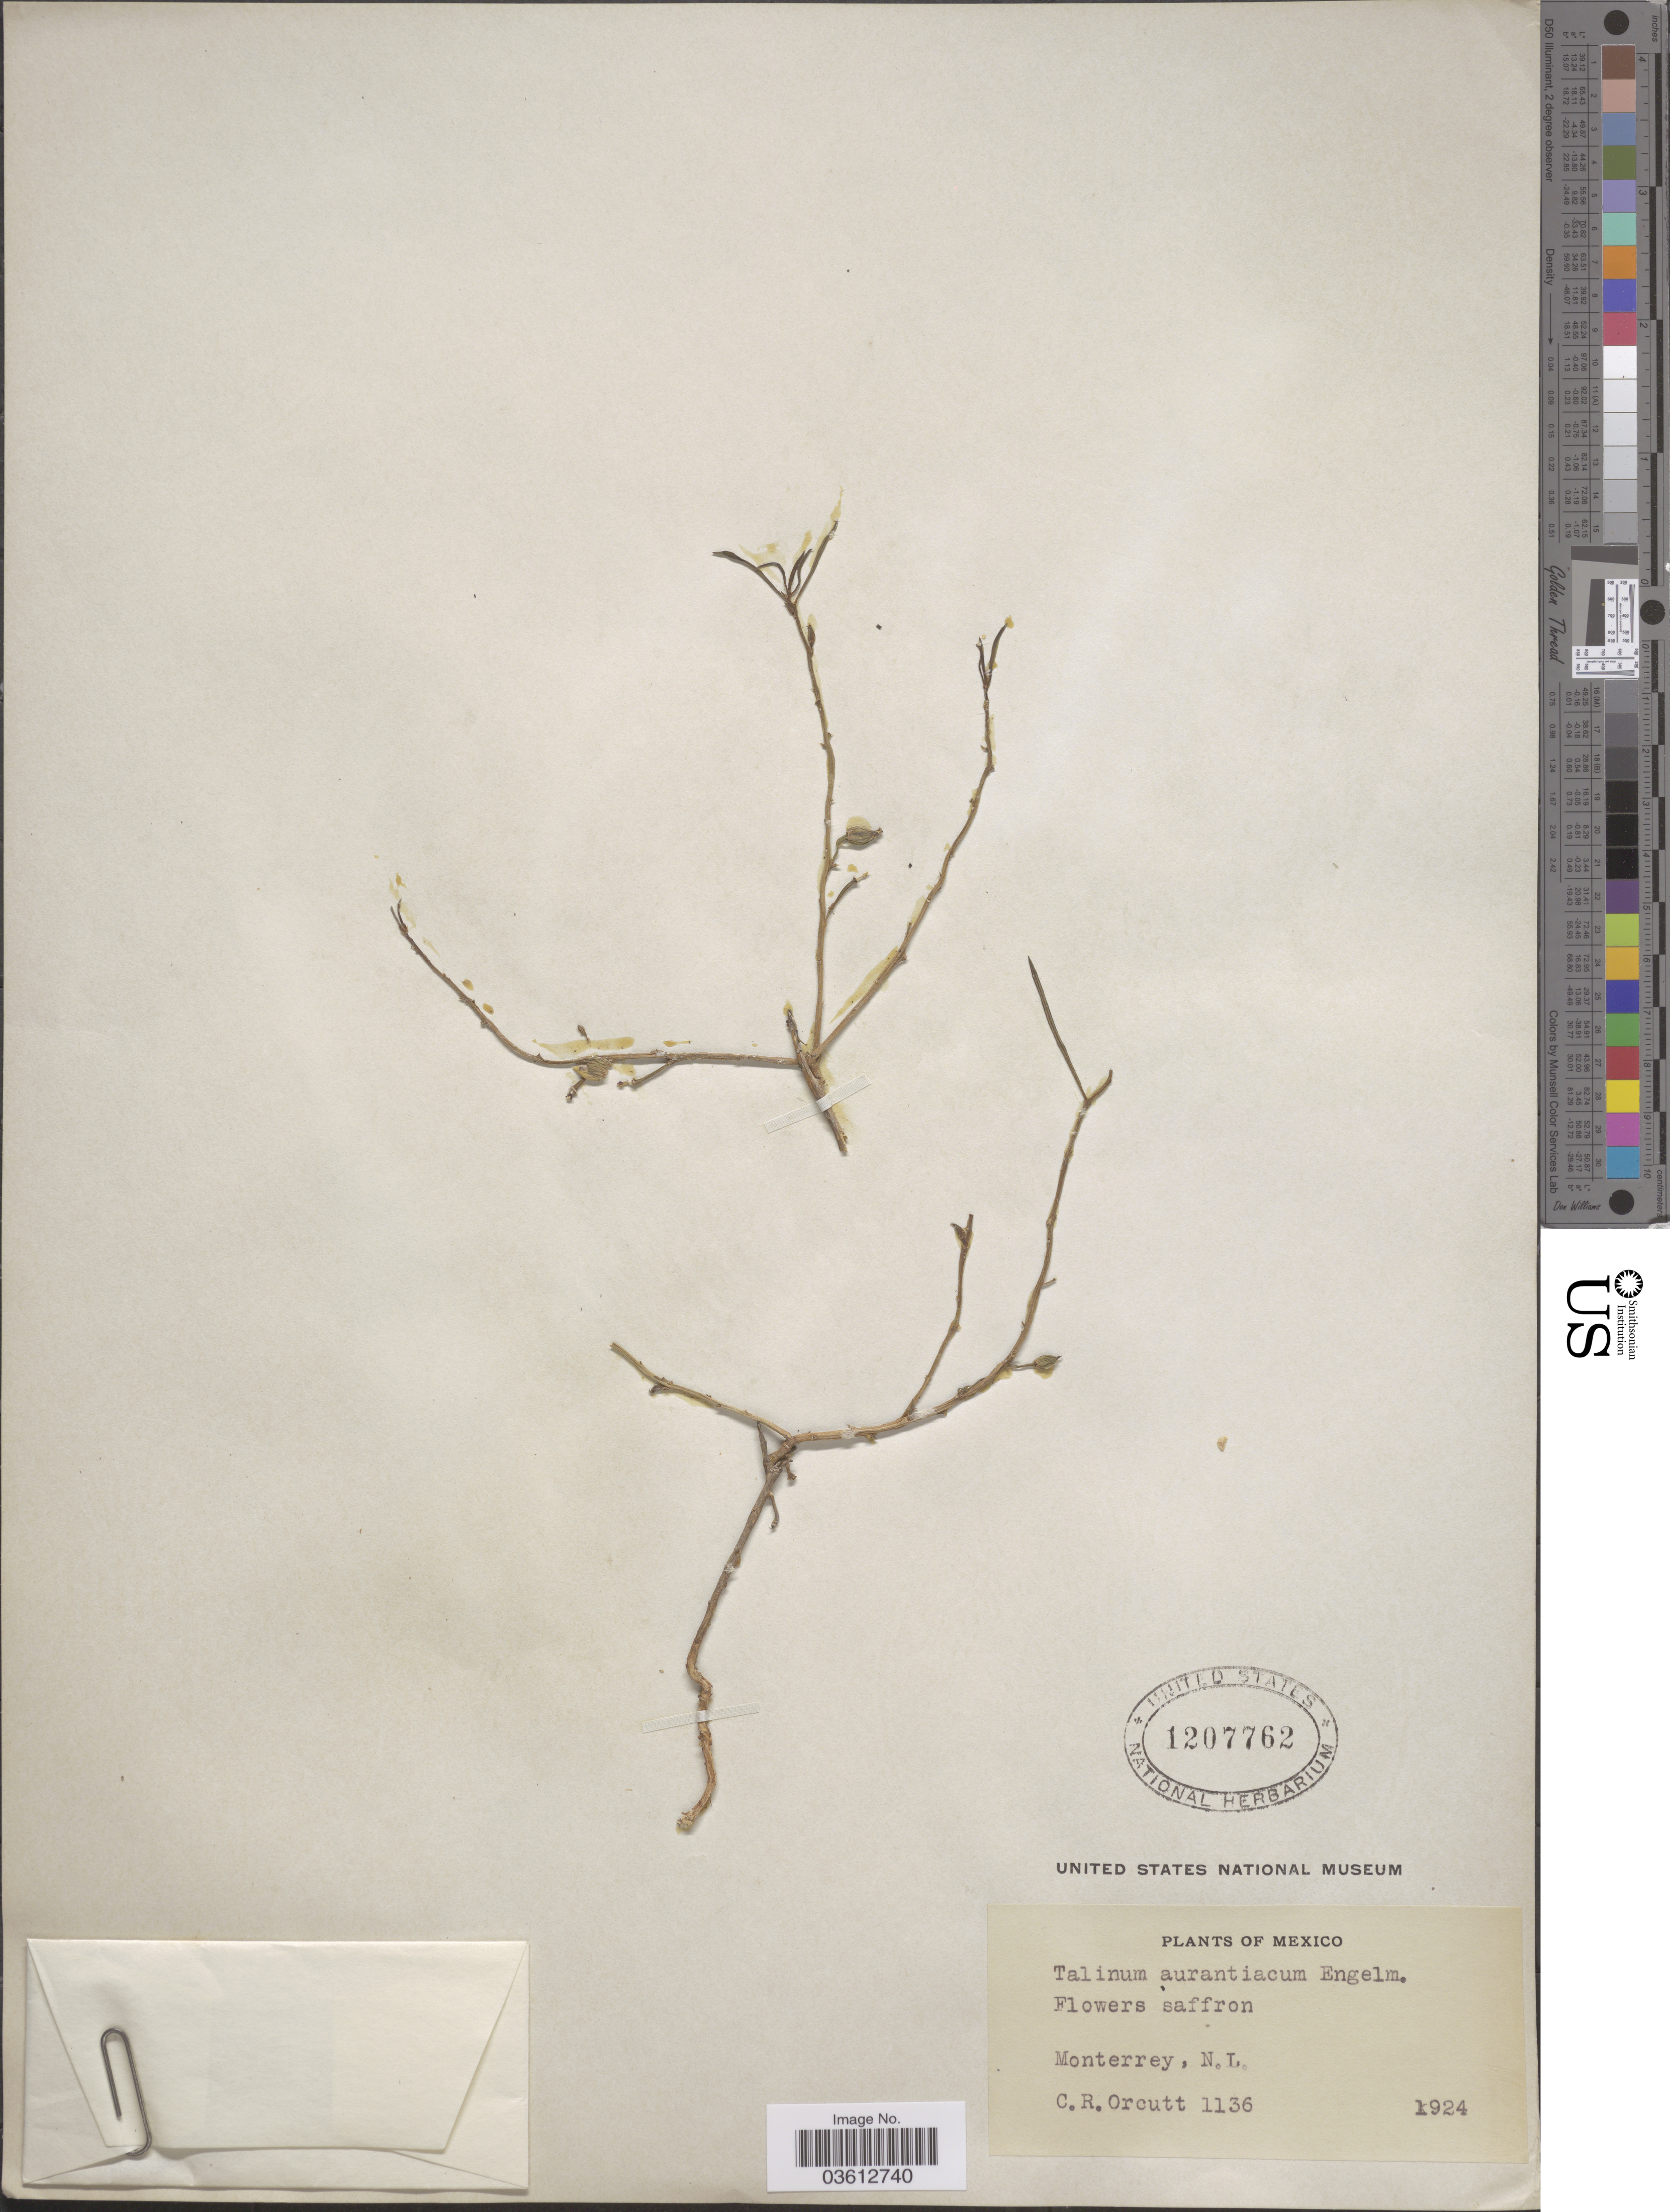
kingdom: Plantae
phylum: Tracheophyta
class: Magnoliopsida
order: Caryophyllales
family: Talinaceae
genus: Talinum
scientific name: Talinum aurantiacum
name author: Engelm. in A. Gray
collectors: C. R. Orcutt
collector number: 1136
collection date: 1924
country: Mexico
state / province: Nuevo León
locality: Monterrey.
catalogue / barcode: US 1207762